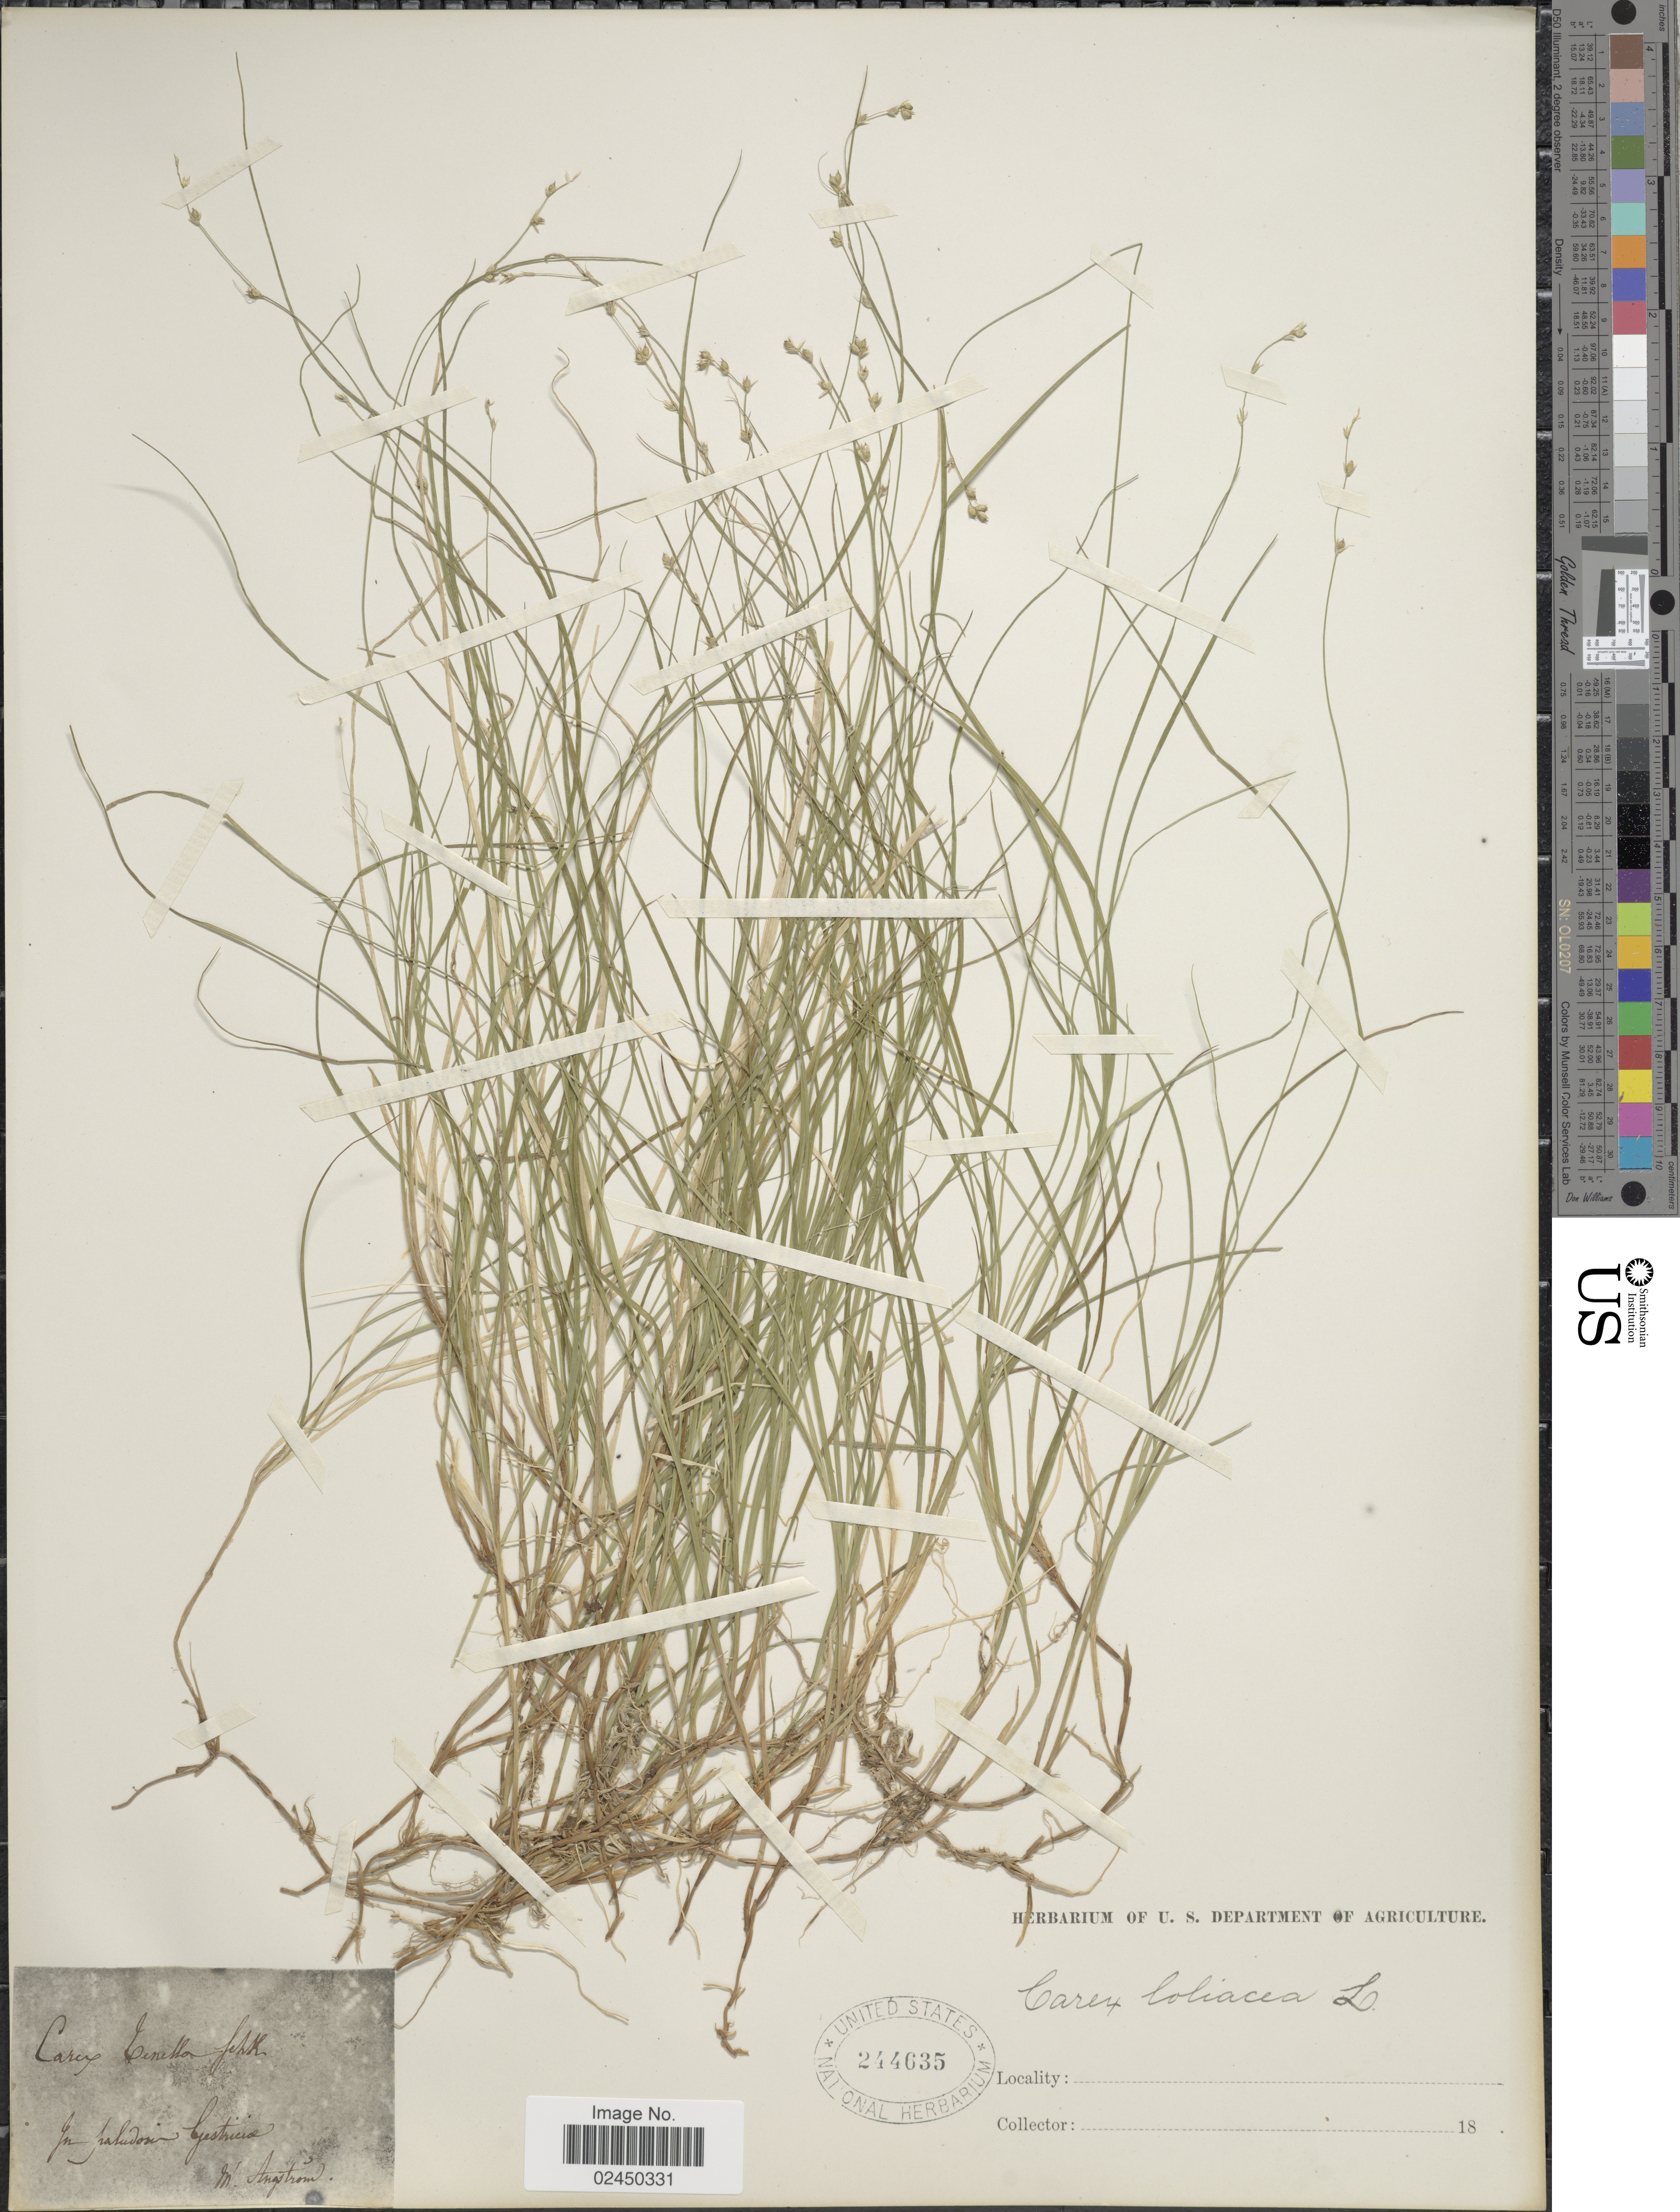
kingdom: Plantae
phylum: Tracheophyta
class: Liliopsida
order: Poales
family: Cyperaceae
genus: Carex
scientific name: Carex loliacea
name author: L.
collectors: M. Angstrom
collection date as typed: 18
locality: In haludosin Cystriaca [interpreted]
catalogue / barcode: US 244635